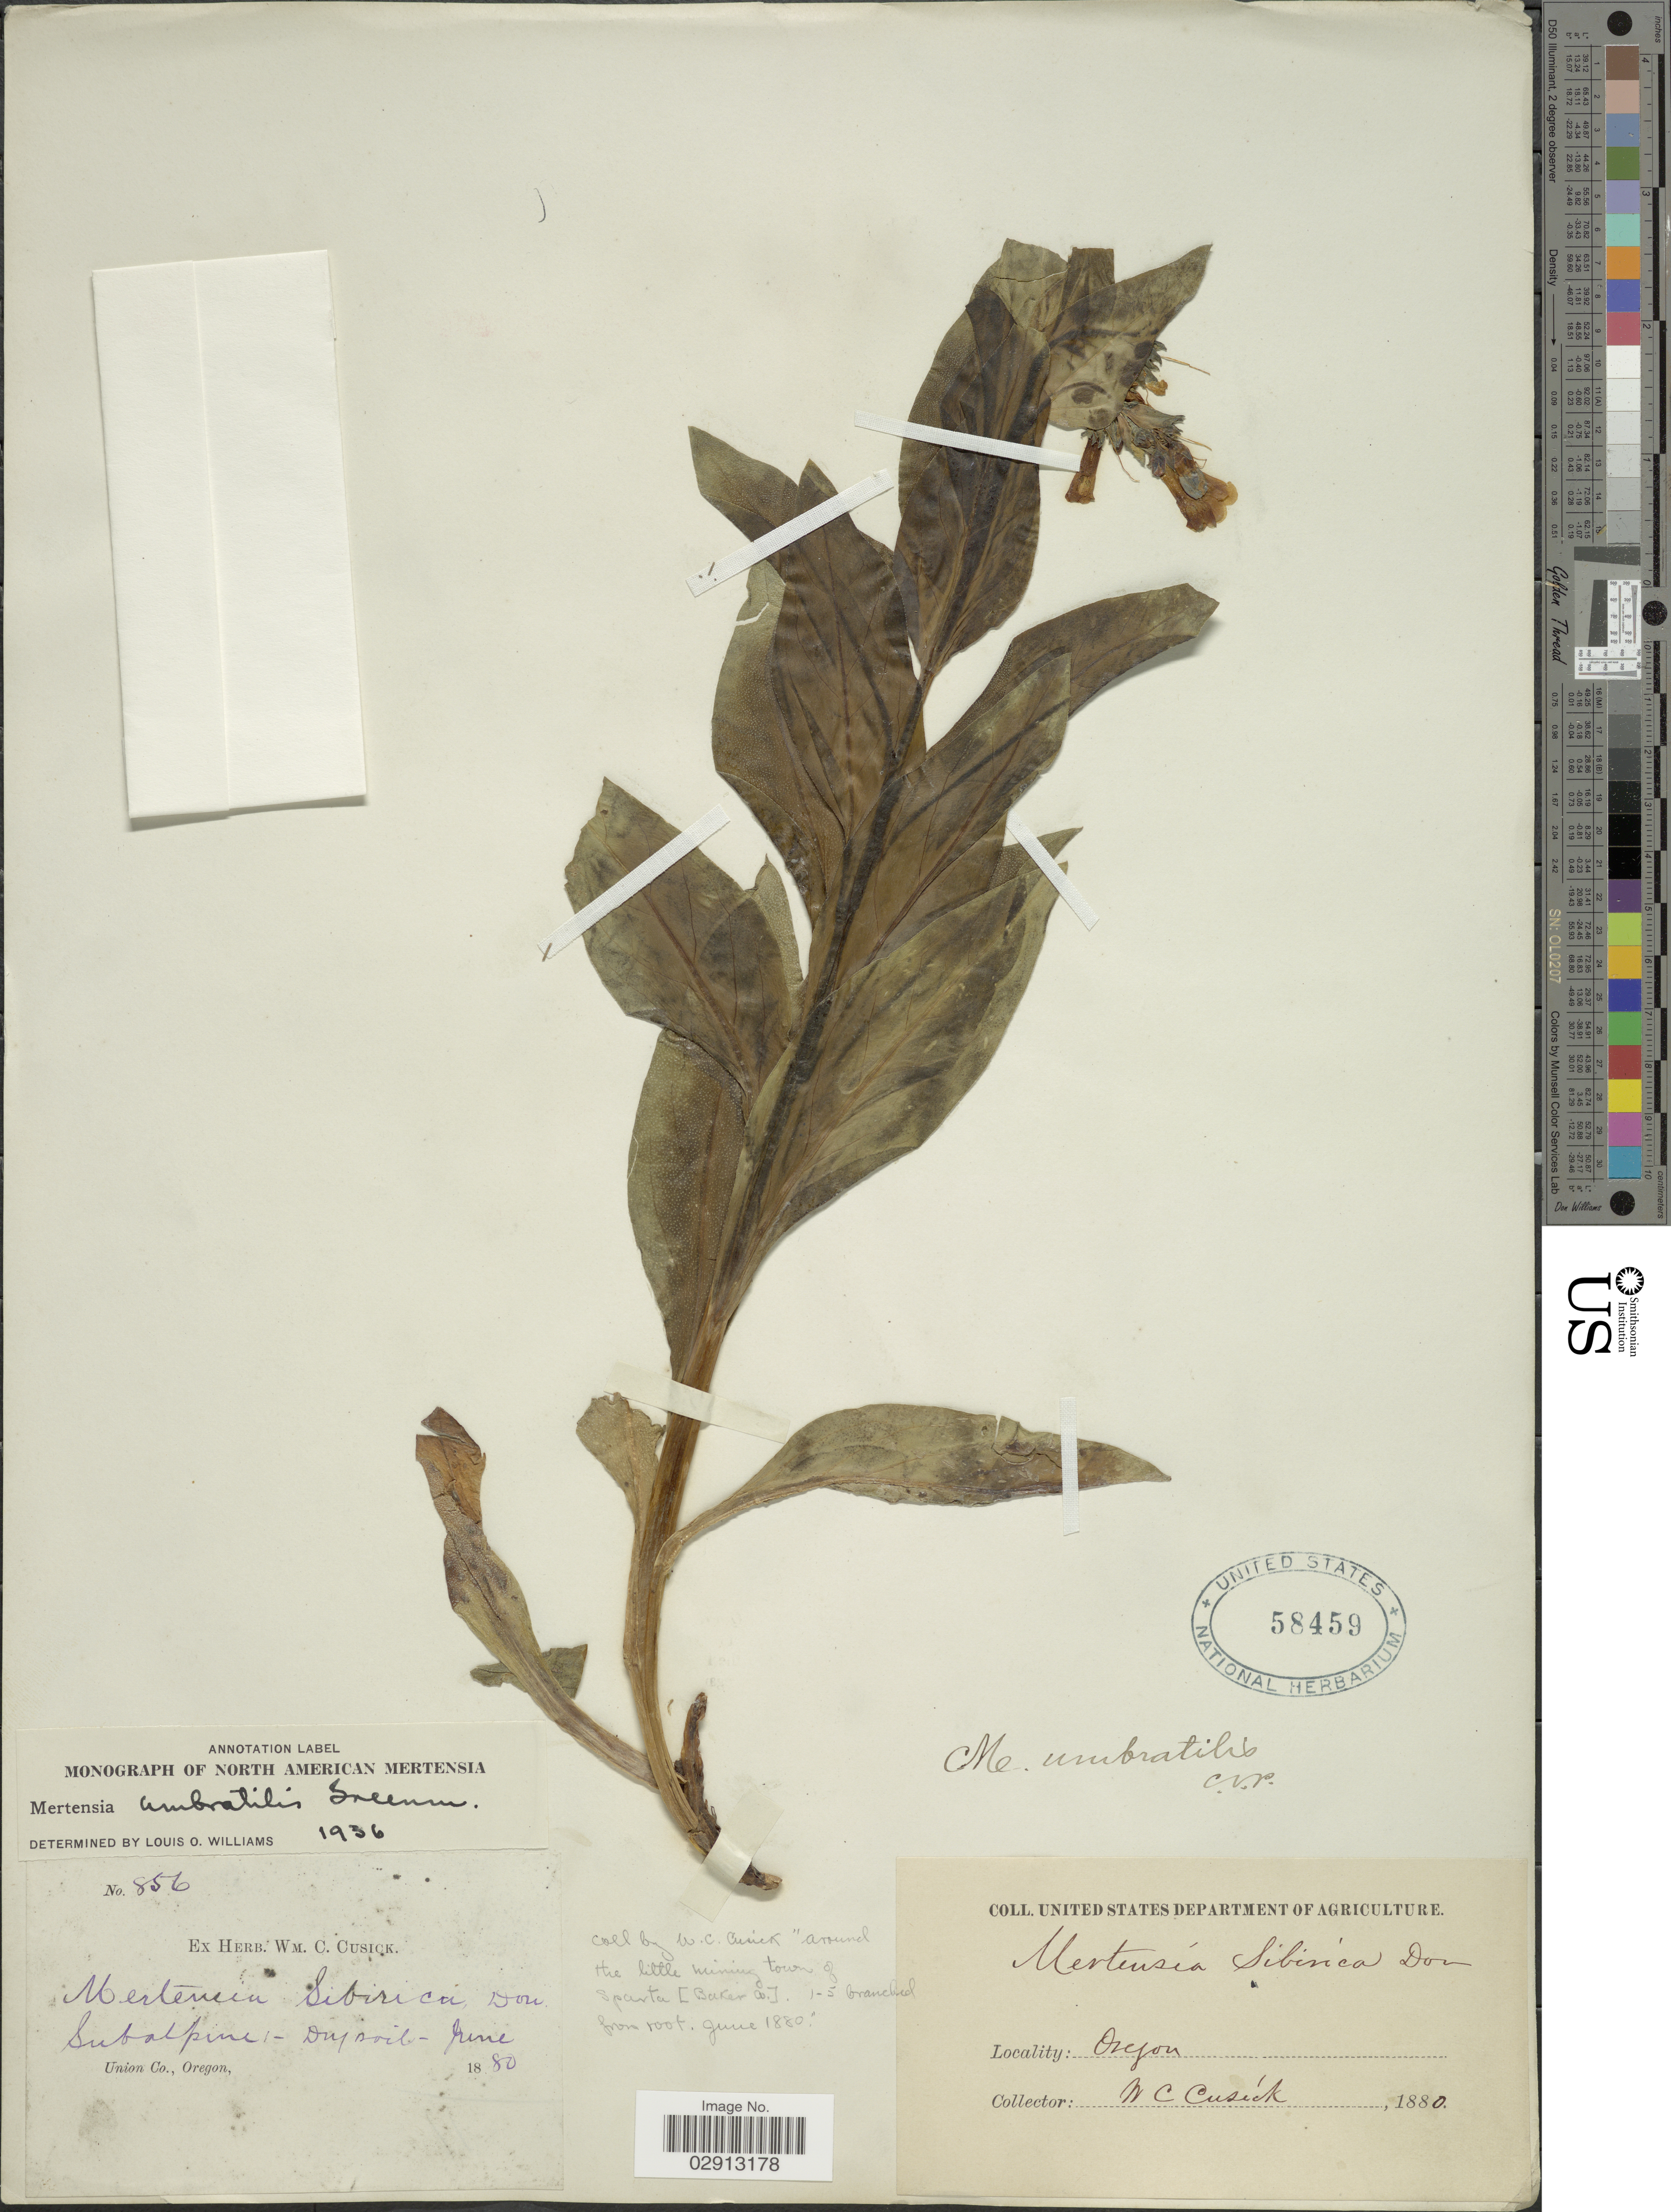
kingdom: Plantae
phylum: Tracheophyta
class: Magnoliopsida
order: Boraginales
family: Boraginaceae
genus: Mertensia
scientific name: Mertensia umbratilis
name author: Greenm.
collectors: W. C. Cusick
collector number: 556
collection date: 1880-06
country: United States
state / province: Oregon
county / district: Union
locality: Union Co.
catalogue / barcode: US 58459